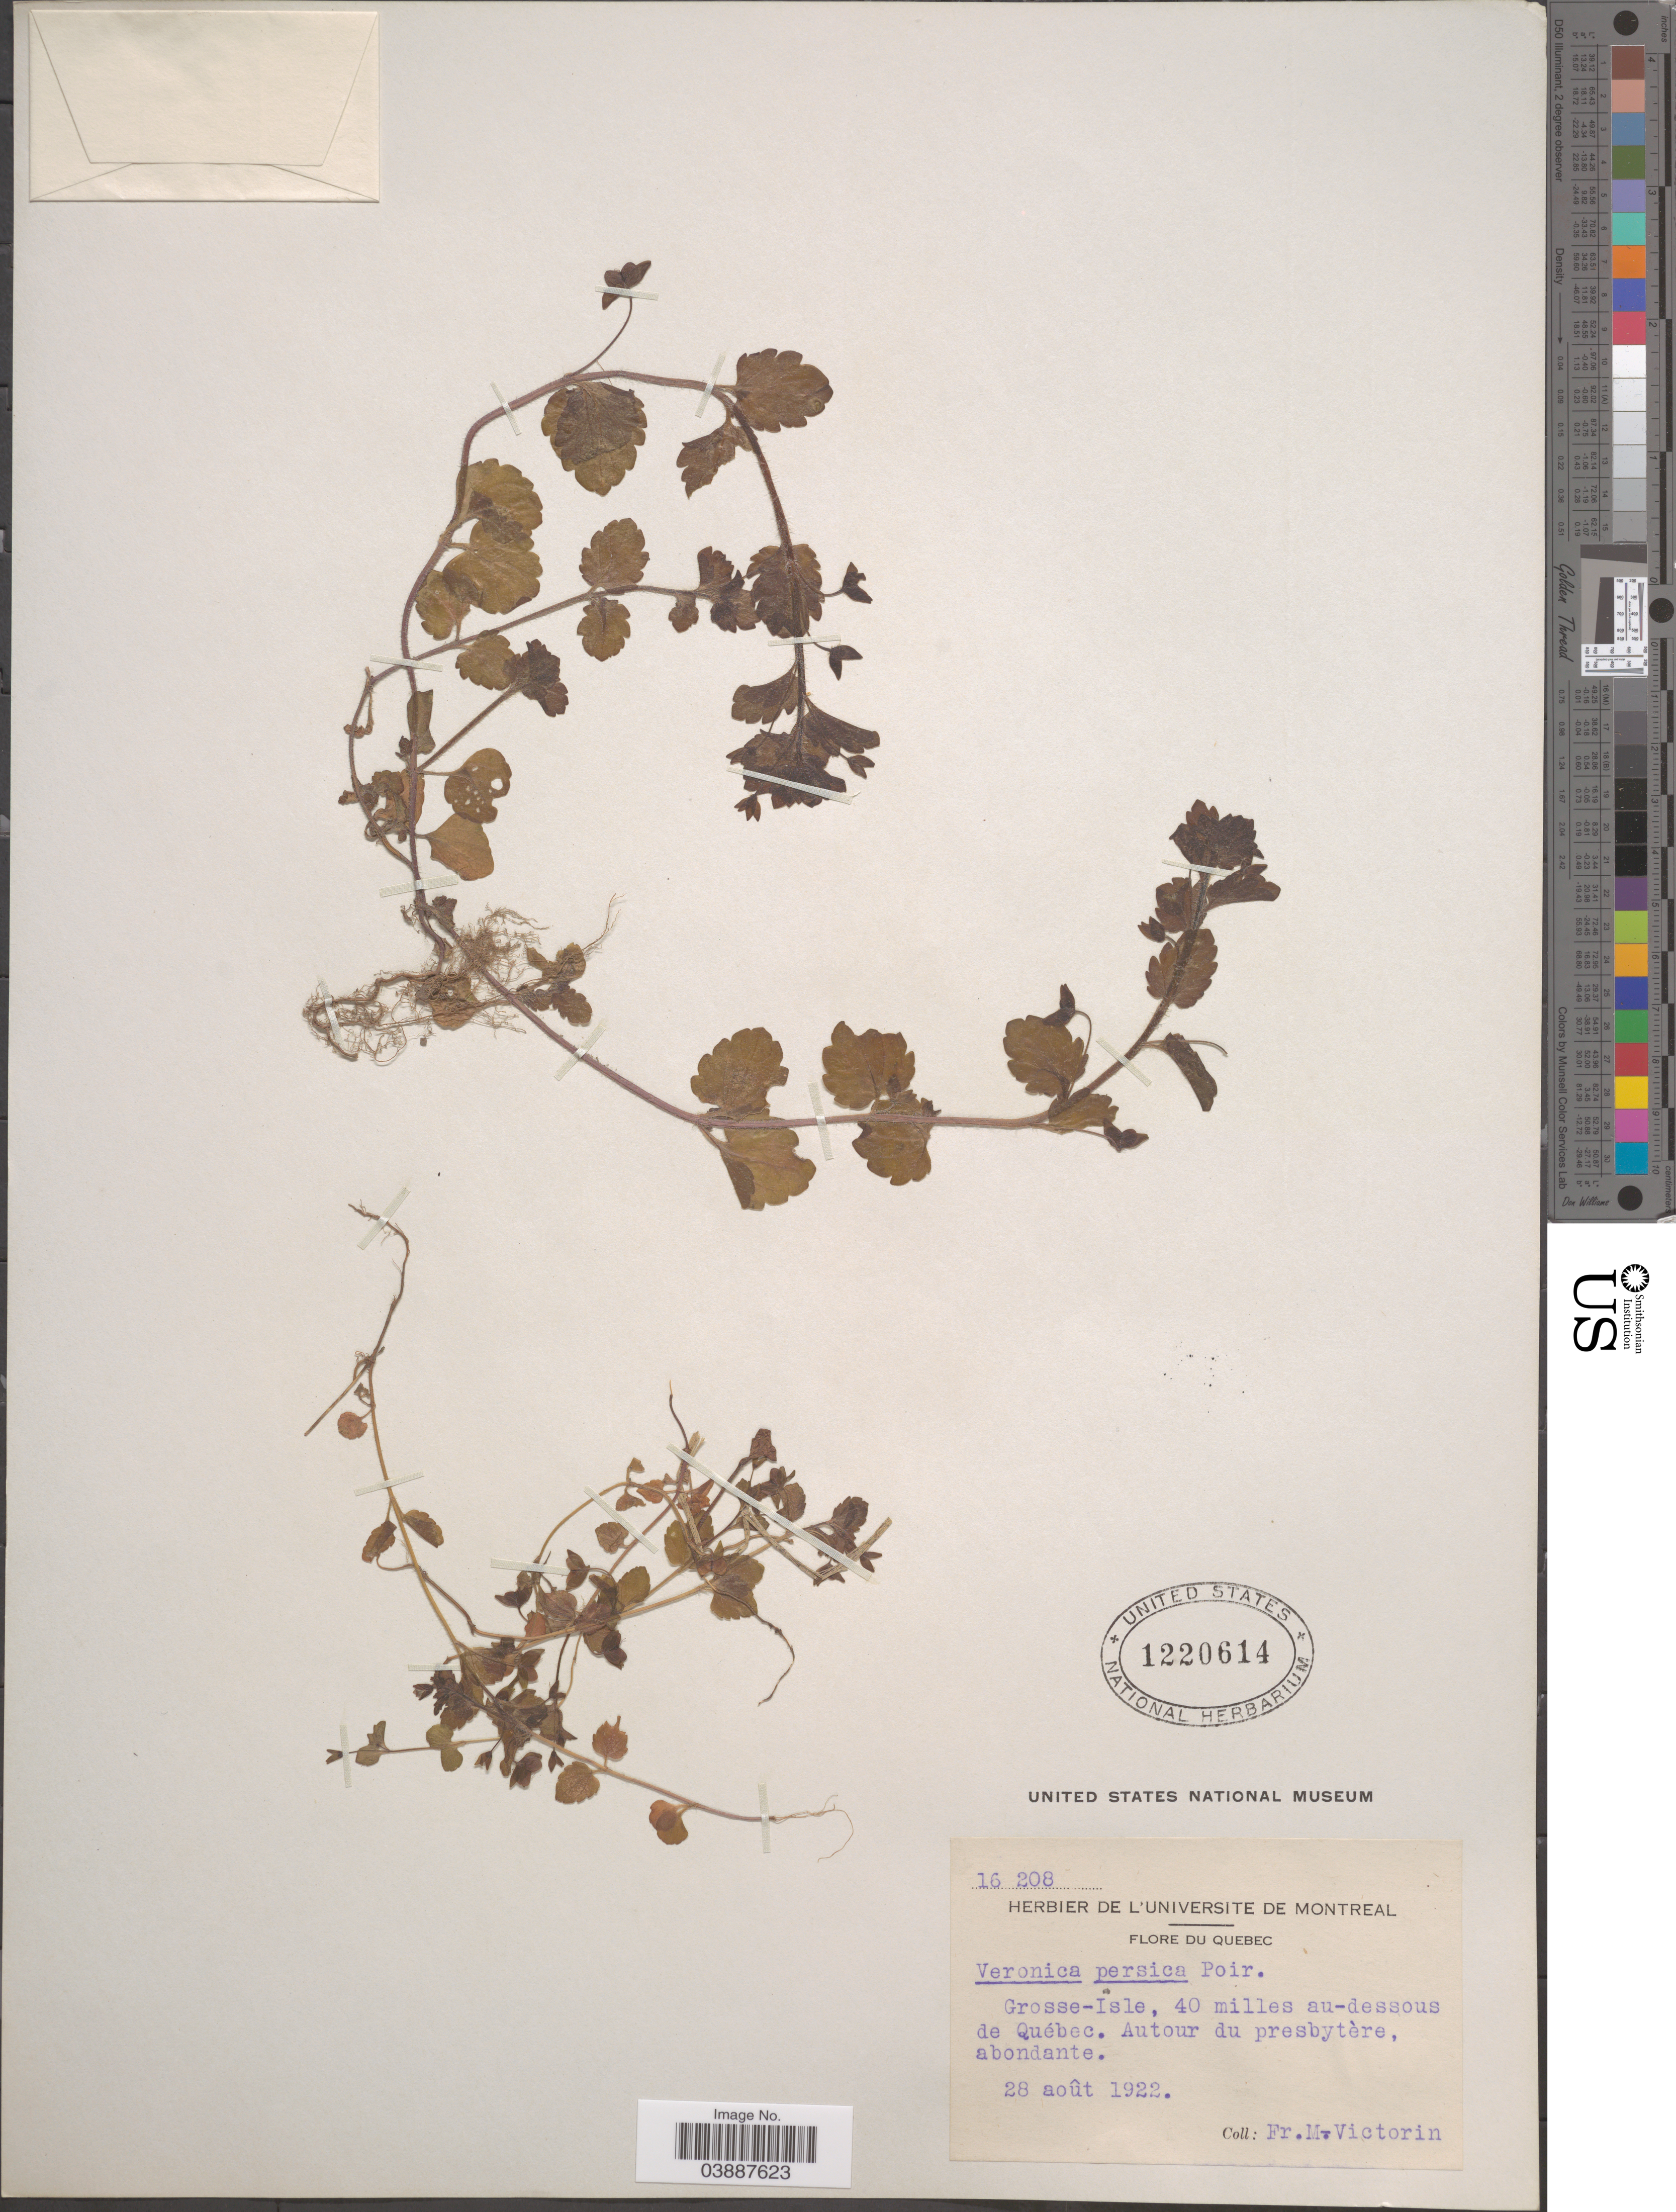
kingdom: Plantae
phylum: Tracheophyta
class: Magnoliopsida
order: Lamiales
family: Plantaginaceae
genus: Veronica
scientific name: Veronica persica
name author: Poir.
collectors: F. Victorin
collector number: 16208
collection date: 1922-08-28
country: Canada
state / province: Quebec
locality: Grosse-Isle, 40 miles au-dessous de Québec.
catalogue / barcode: US 1220614